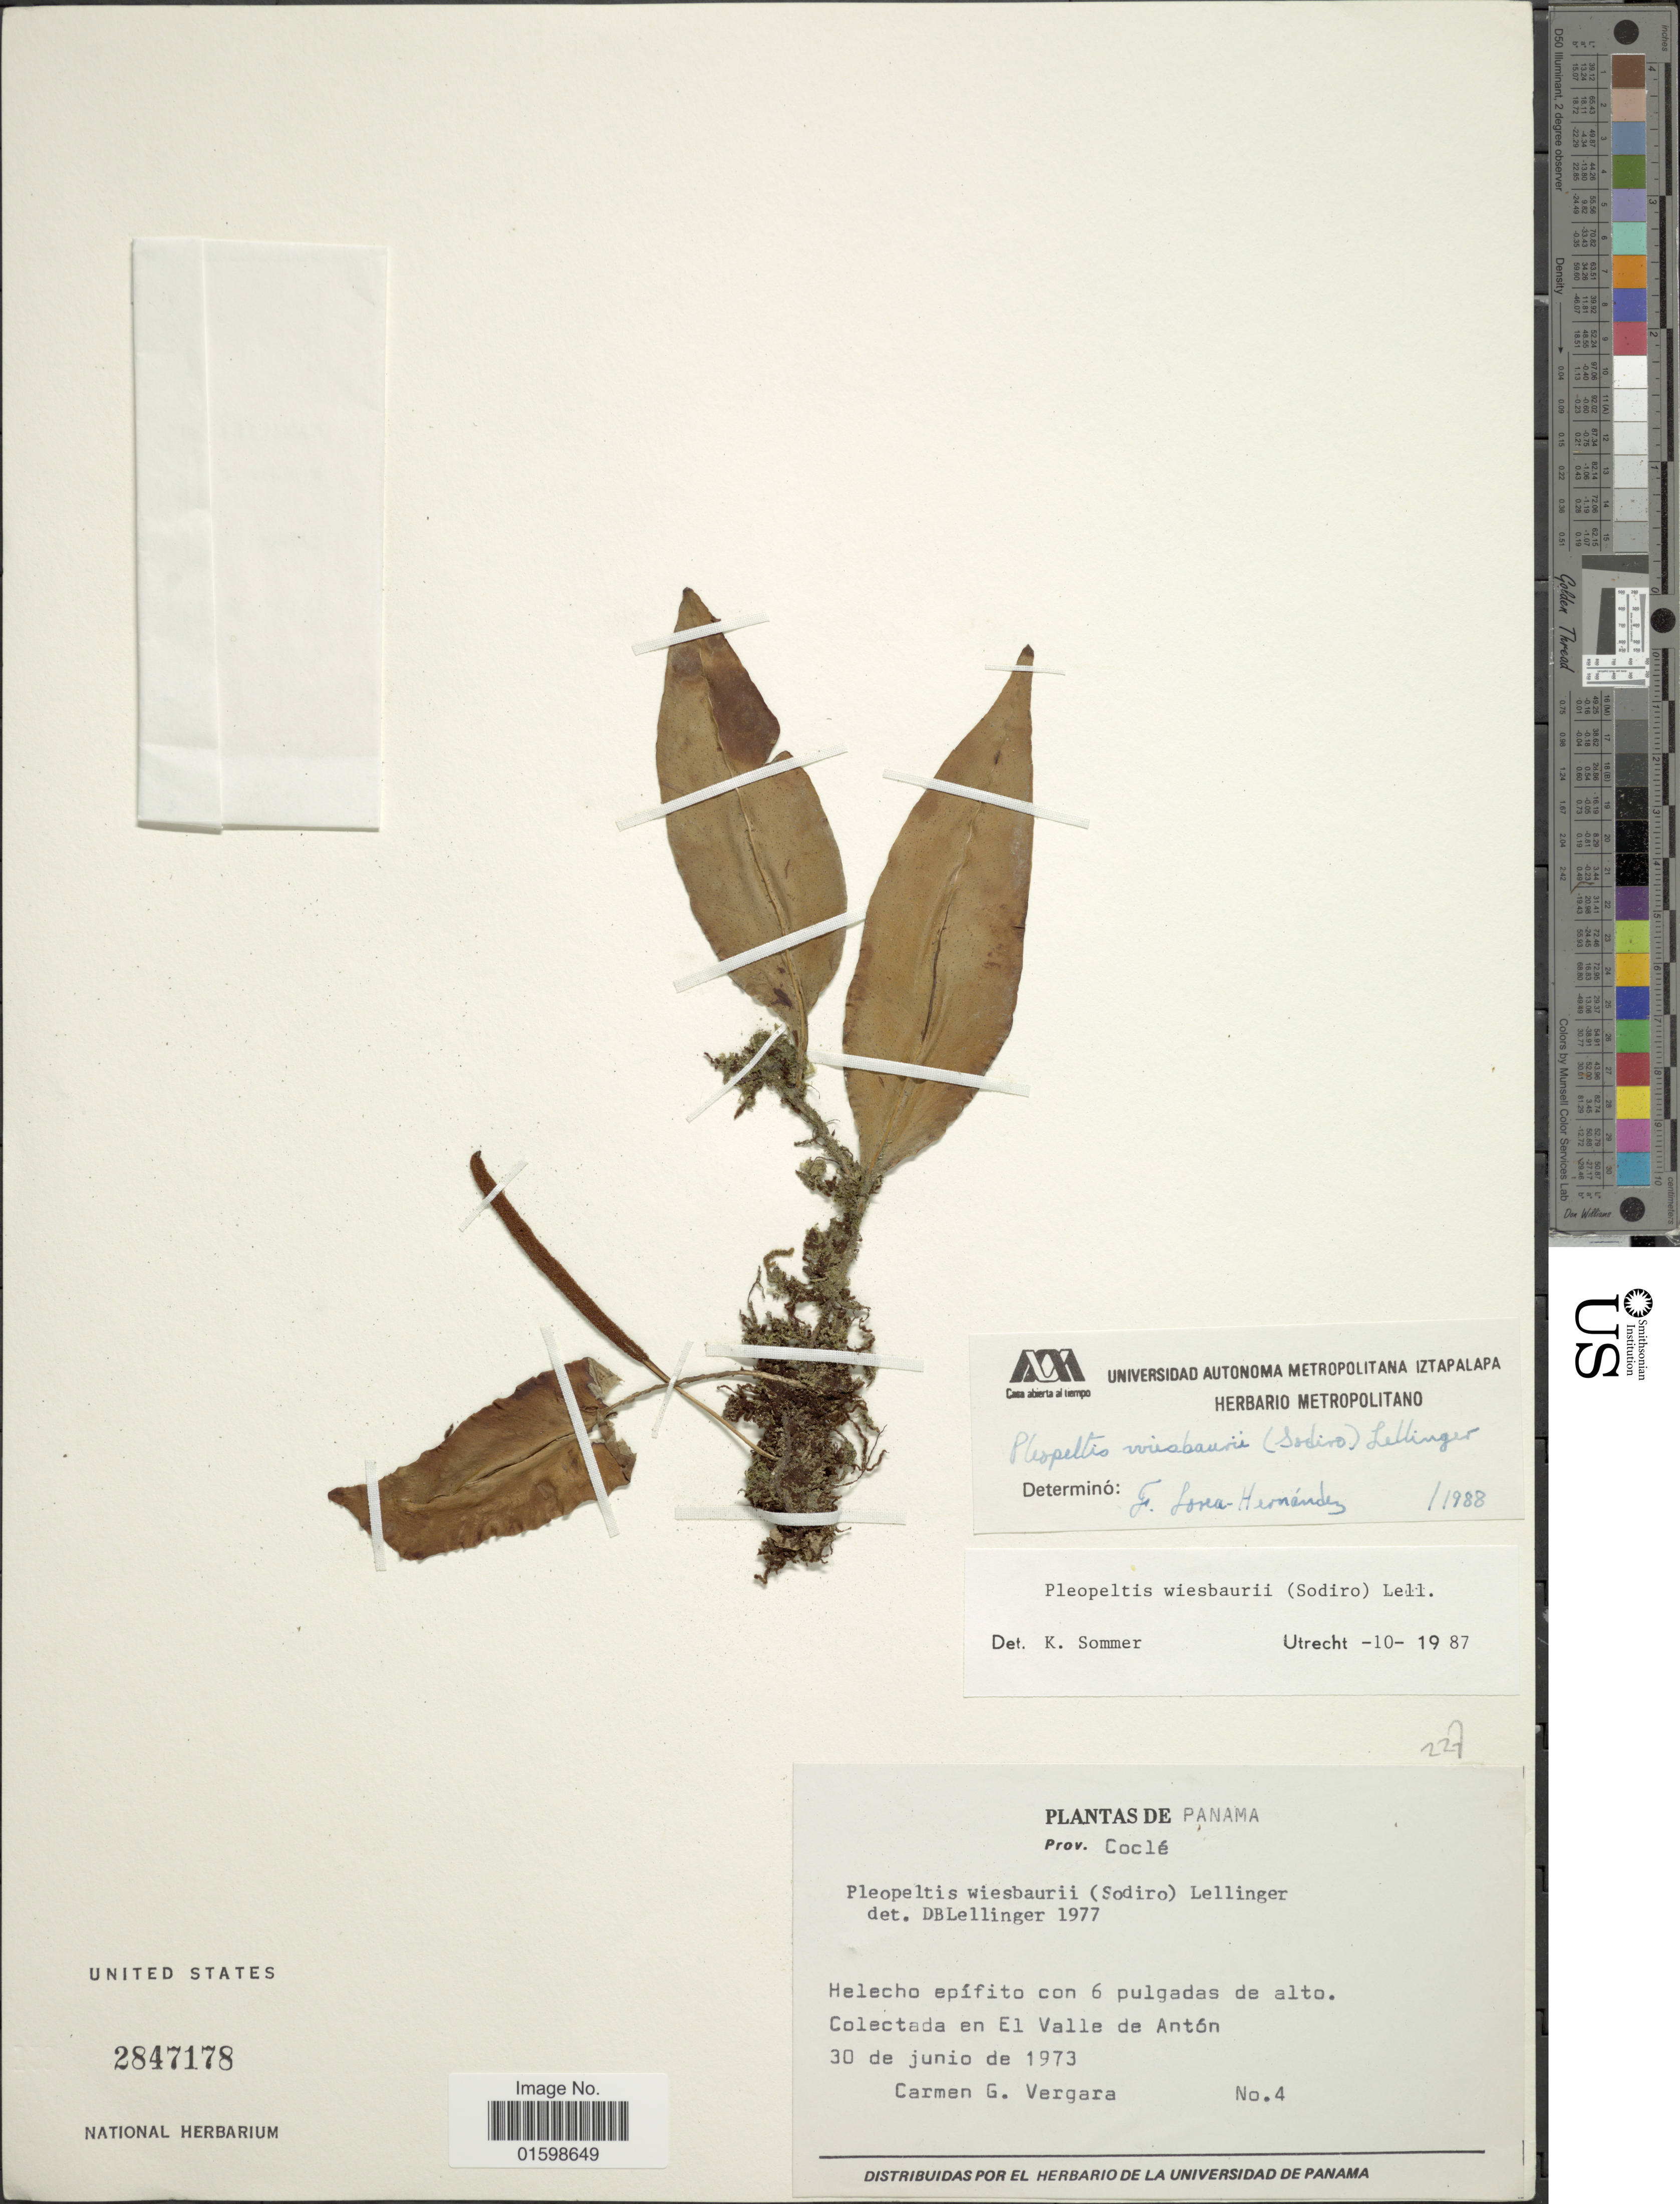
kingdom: Plantae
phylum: Tracheophyta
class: Polypodiopsida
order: Polypodiales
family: Polypodiaceae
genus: Pleopeltis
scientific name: Pleopeltis wiesbaurii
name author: (Sodiro) Lellinger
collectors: C. Vergara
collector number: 4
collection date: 1973-06-30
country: Panama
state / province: Coclé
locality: Prov. Coclé, Helecho epífito con 6 pulgadas de alto, colectada enEl Valle de Antón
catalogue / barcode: US 2847178